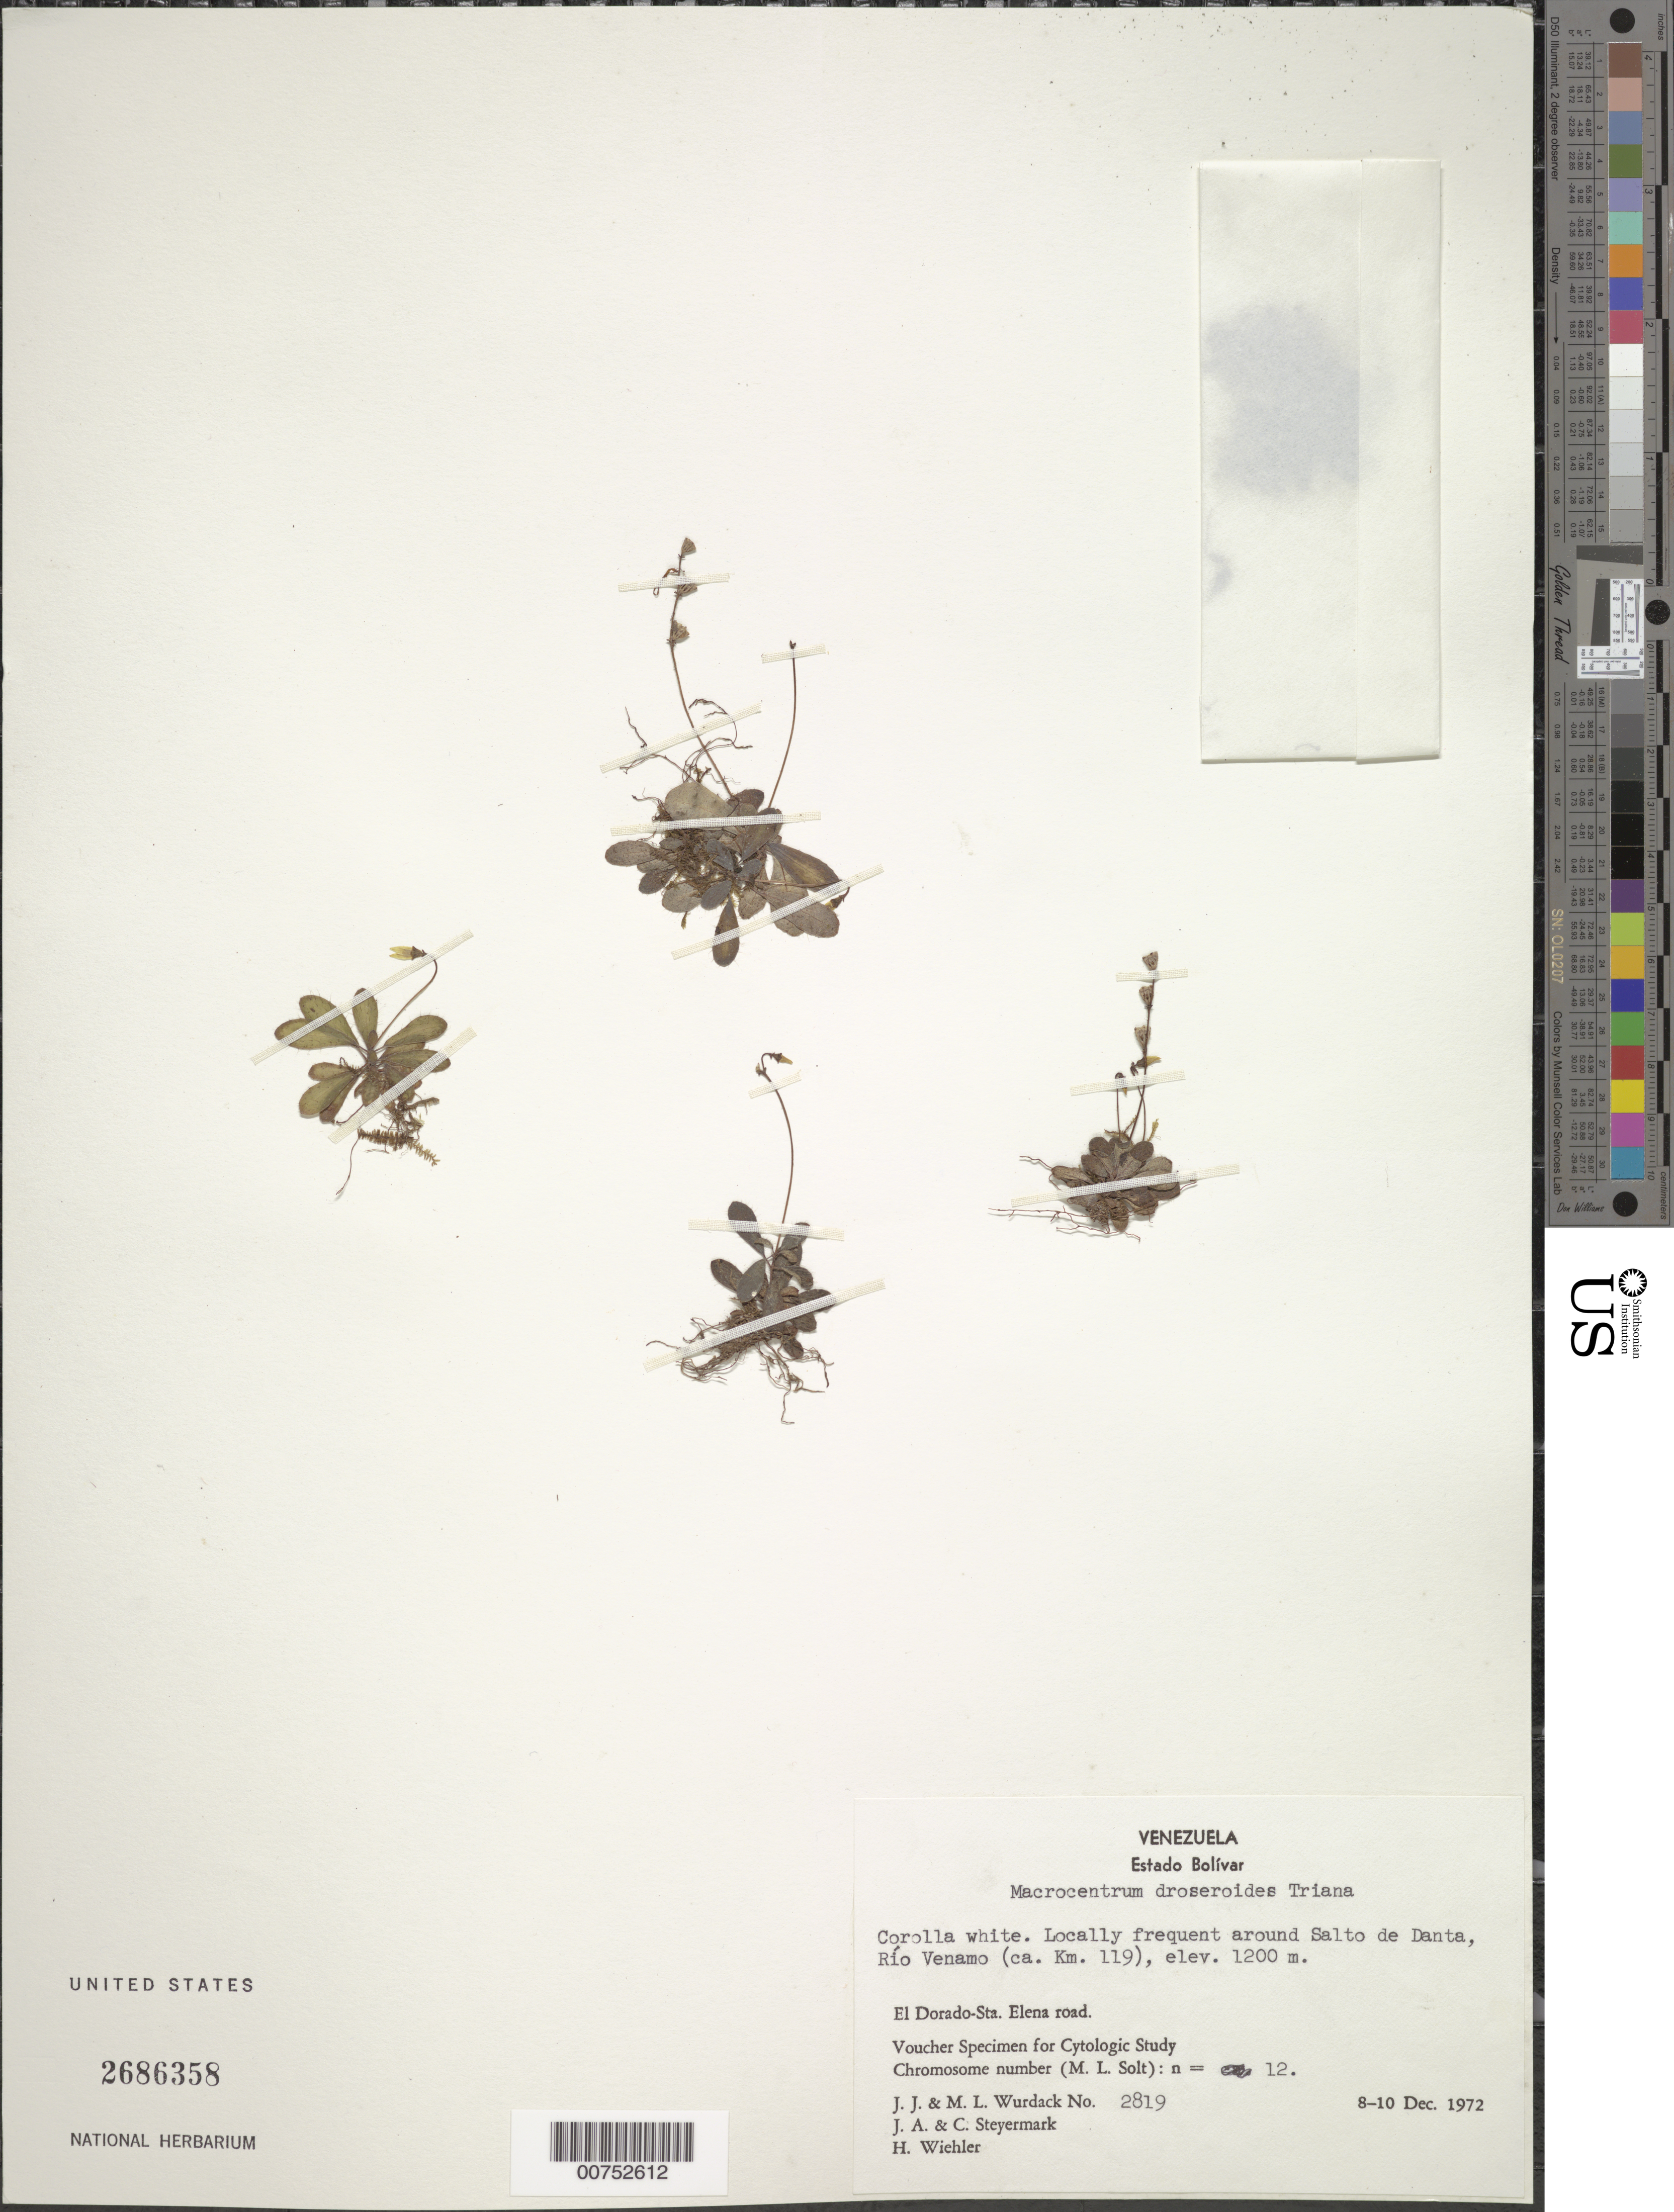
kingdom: Plantae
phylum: Tracheophyta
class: Magnoliopsida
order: Myrtales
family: Melastomataceae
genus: Macrocentrum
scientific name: Macrocentrum droseroides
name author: Triana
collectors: J. J. Wurdack, M. L. Wurdack, J. Steyermark & C. Steyermark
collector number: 2819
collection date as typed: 8-Dec-72 to 10-Dec-72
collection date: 1972-12-08/1972-12-10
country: Venezuela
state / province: Bolívar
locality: Salto de Danta, Río Venamo, km 119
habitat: Around salto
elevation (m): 1200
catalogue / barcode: US 2686358